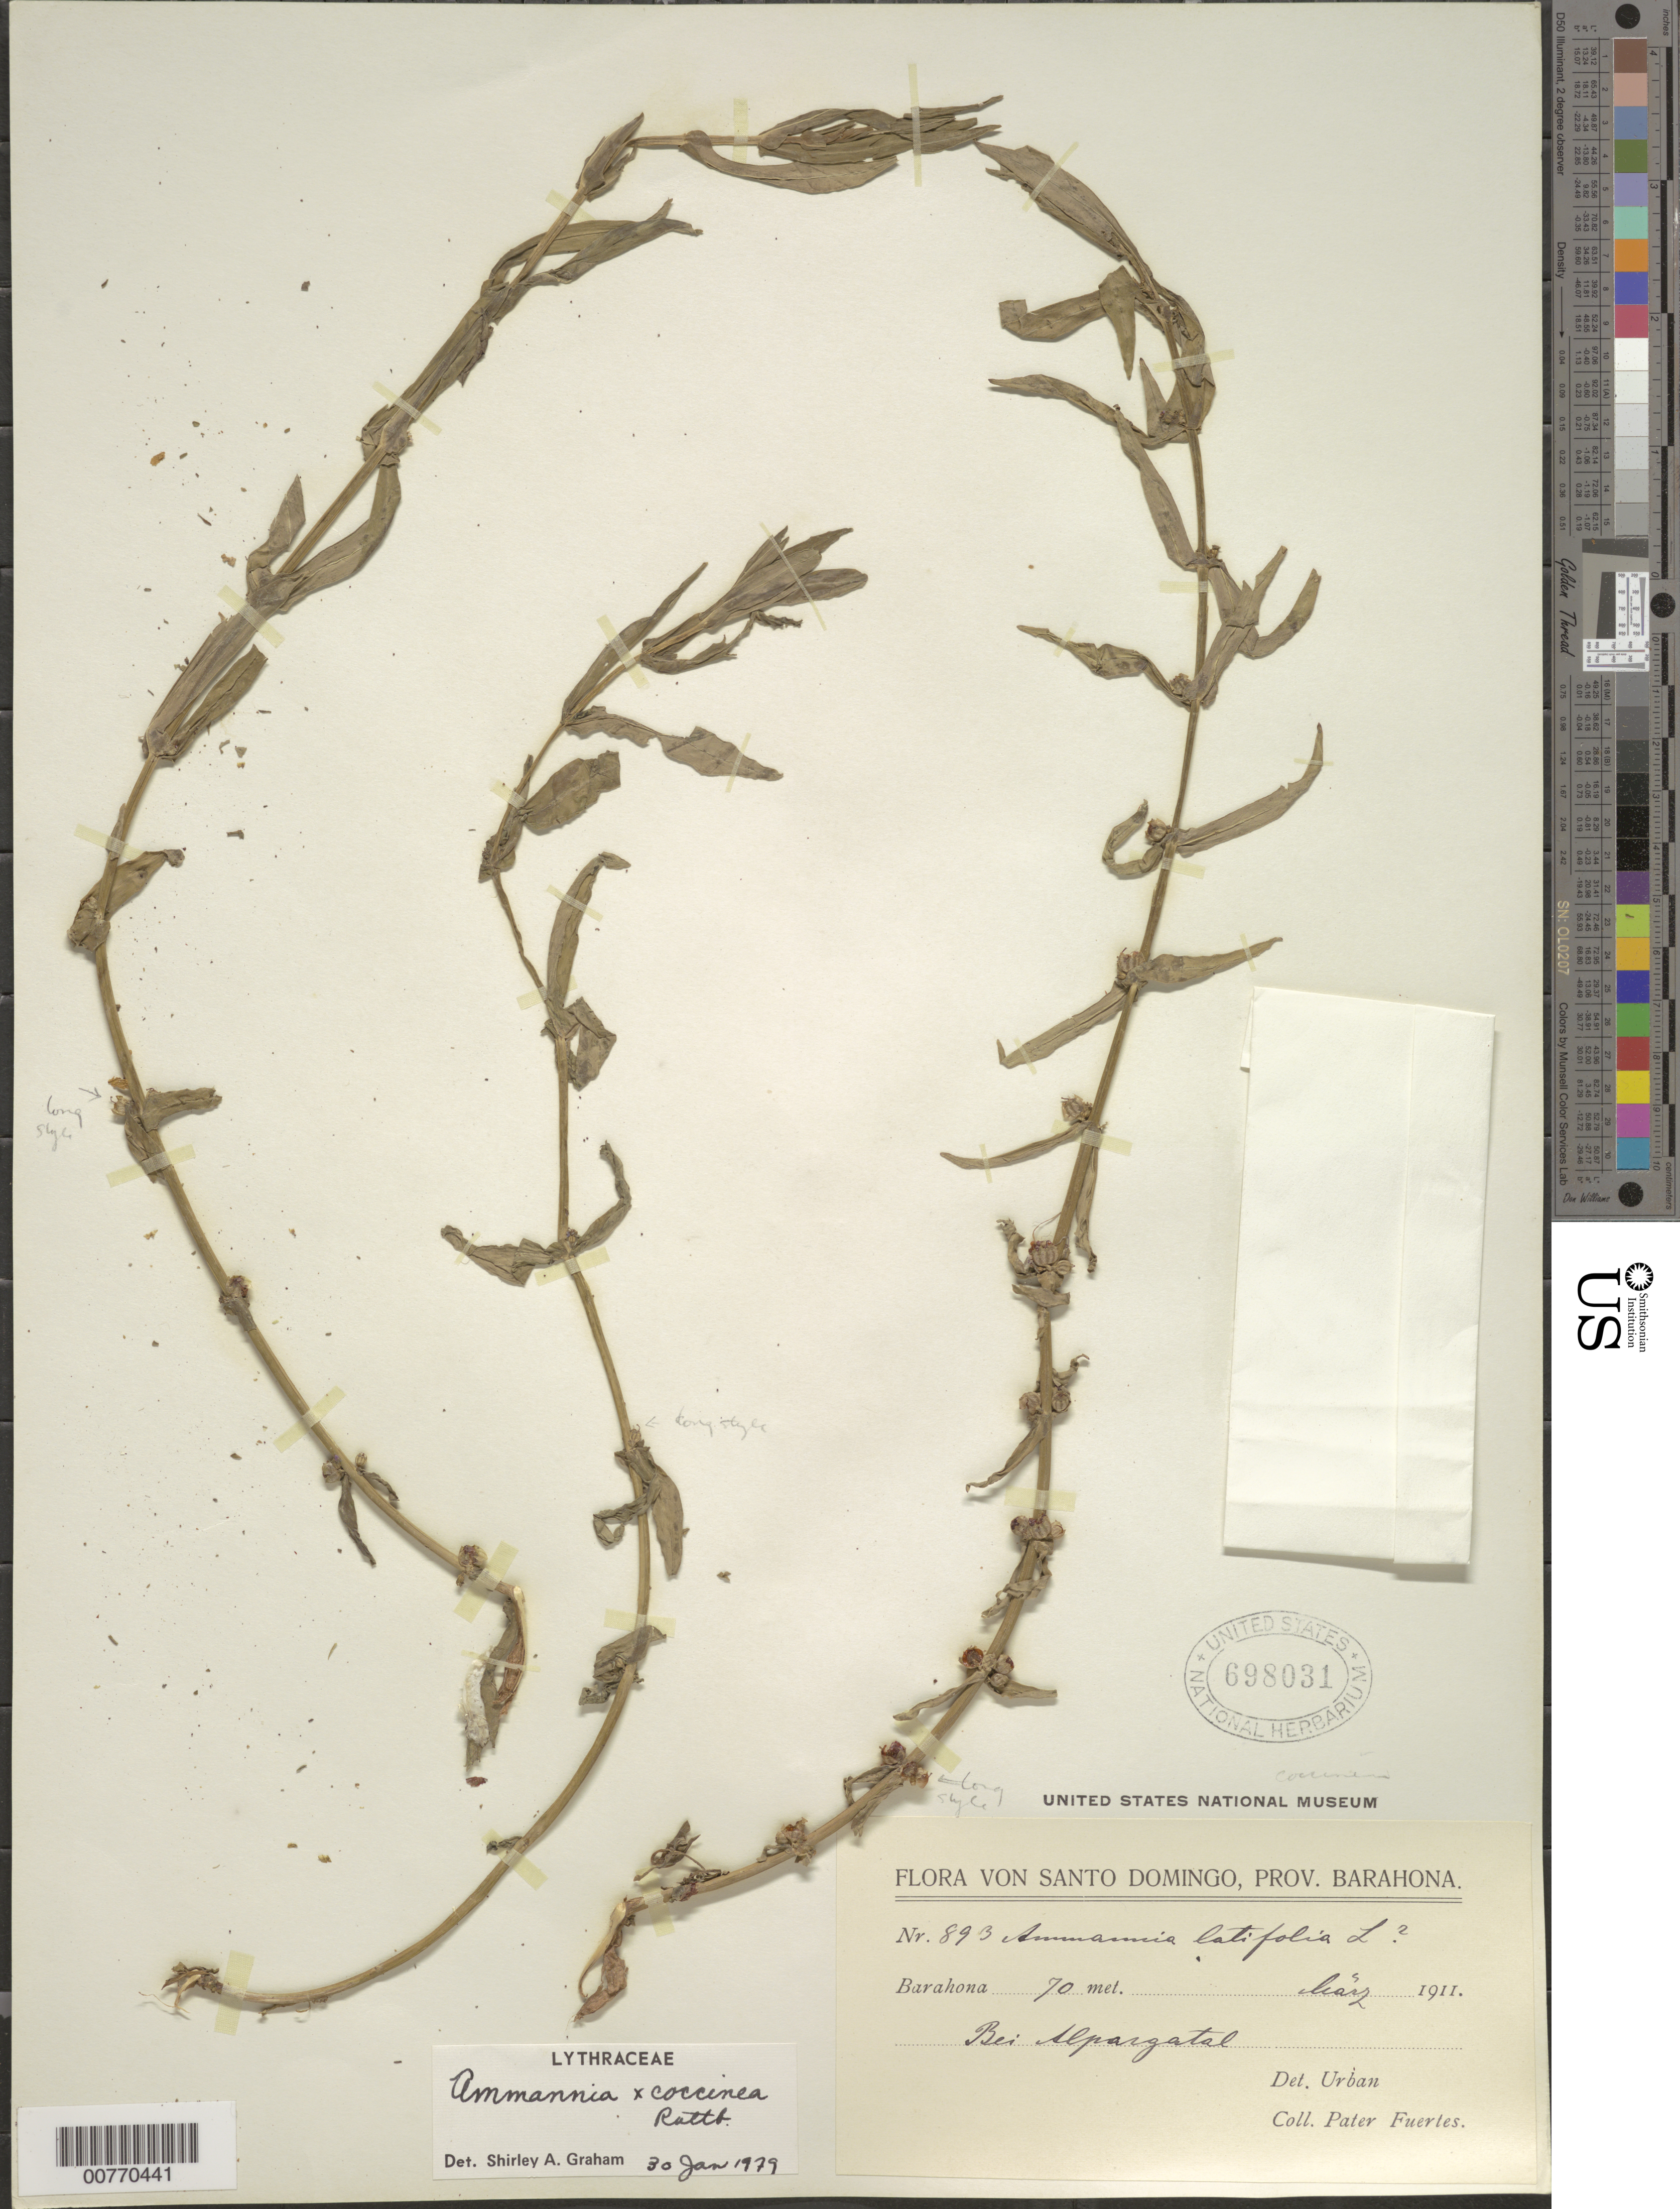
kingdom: Plantae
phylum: Tracheophyta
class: Magnoliopsida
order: Myrtales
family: Lythraceae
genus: Ammannia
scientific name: Ammannia coccinea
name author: Rottb.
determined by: Graham, Shirley Ann Tousch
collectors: M. D. Fuertes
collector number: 893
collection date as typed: May 1911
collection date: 1911-05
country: Dominican Republic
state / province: Barahona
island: Hispaniola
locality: Bei Alpargatal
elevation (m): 70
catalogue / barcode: US 698031